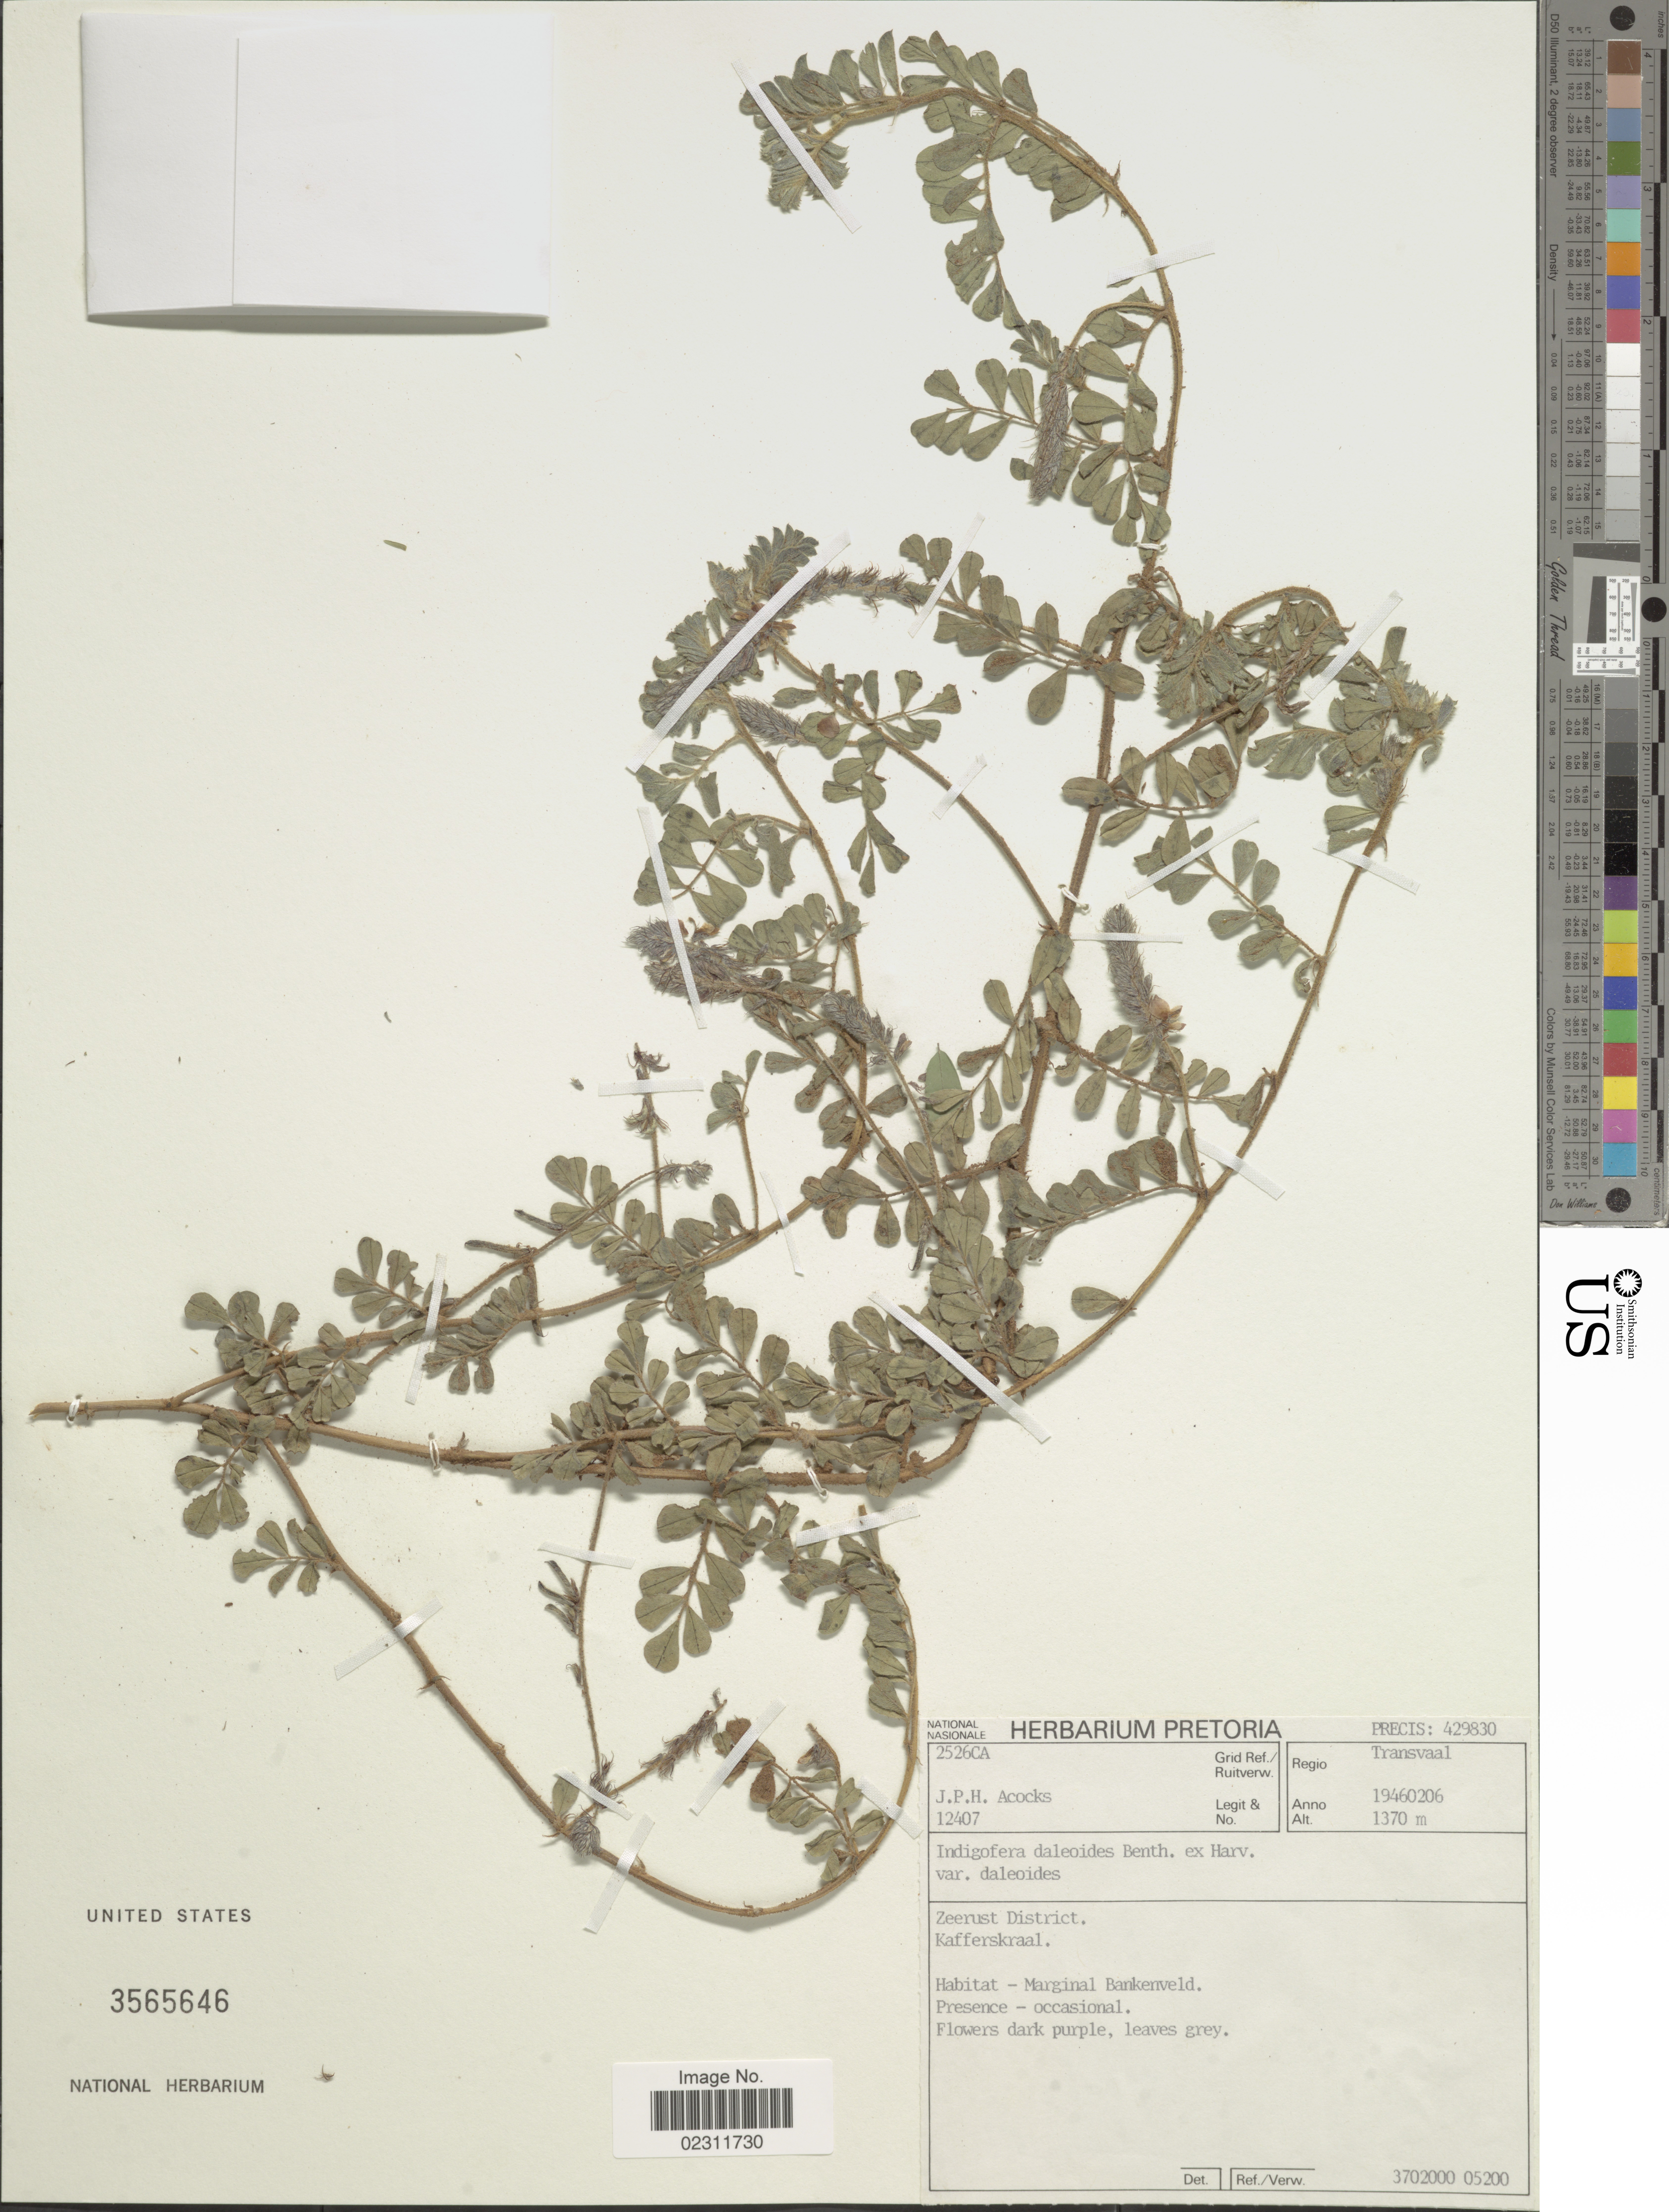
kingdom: Plantae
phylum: Tracheophyta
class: Magnoliopsida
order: Fabales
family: Fabaceae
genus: Indigofera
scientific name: Indigofera daleoides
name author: Harv.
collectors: J. P. Acocks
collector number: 12407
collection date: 1946-02-06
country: South Africa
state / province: North West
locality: Transvaal, Zeerust District, Kafferskraal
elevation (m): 1370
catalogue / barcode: US 3565646